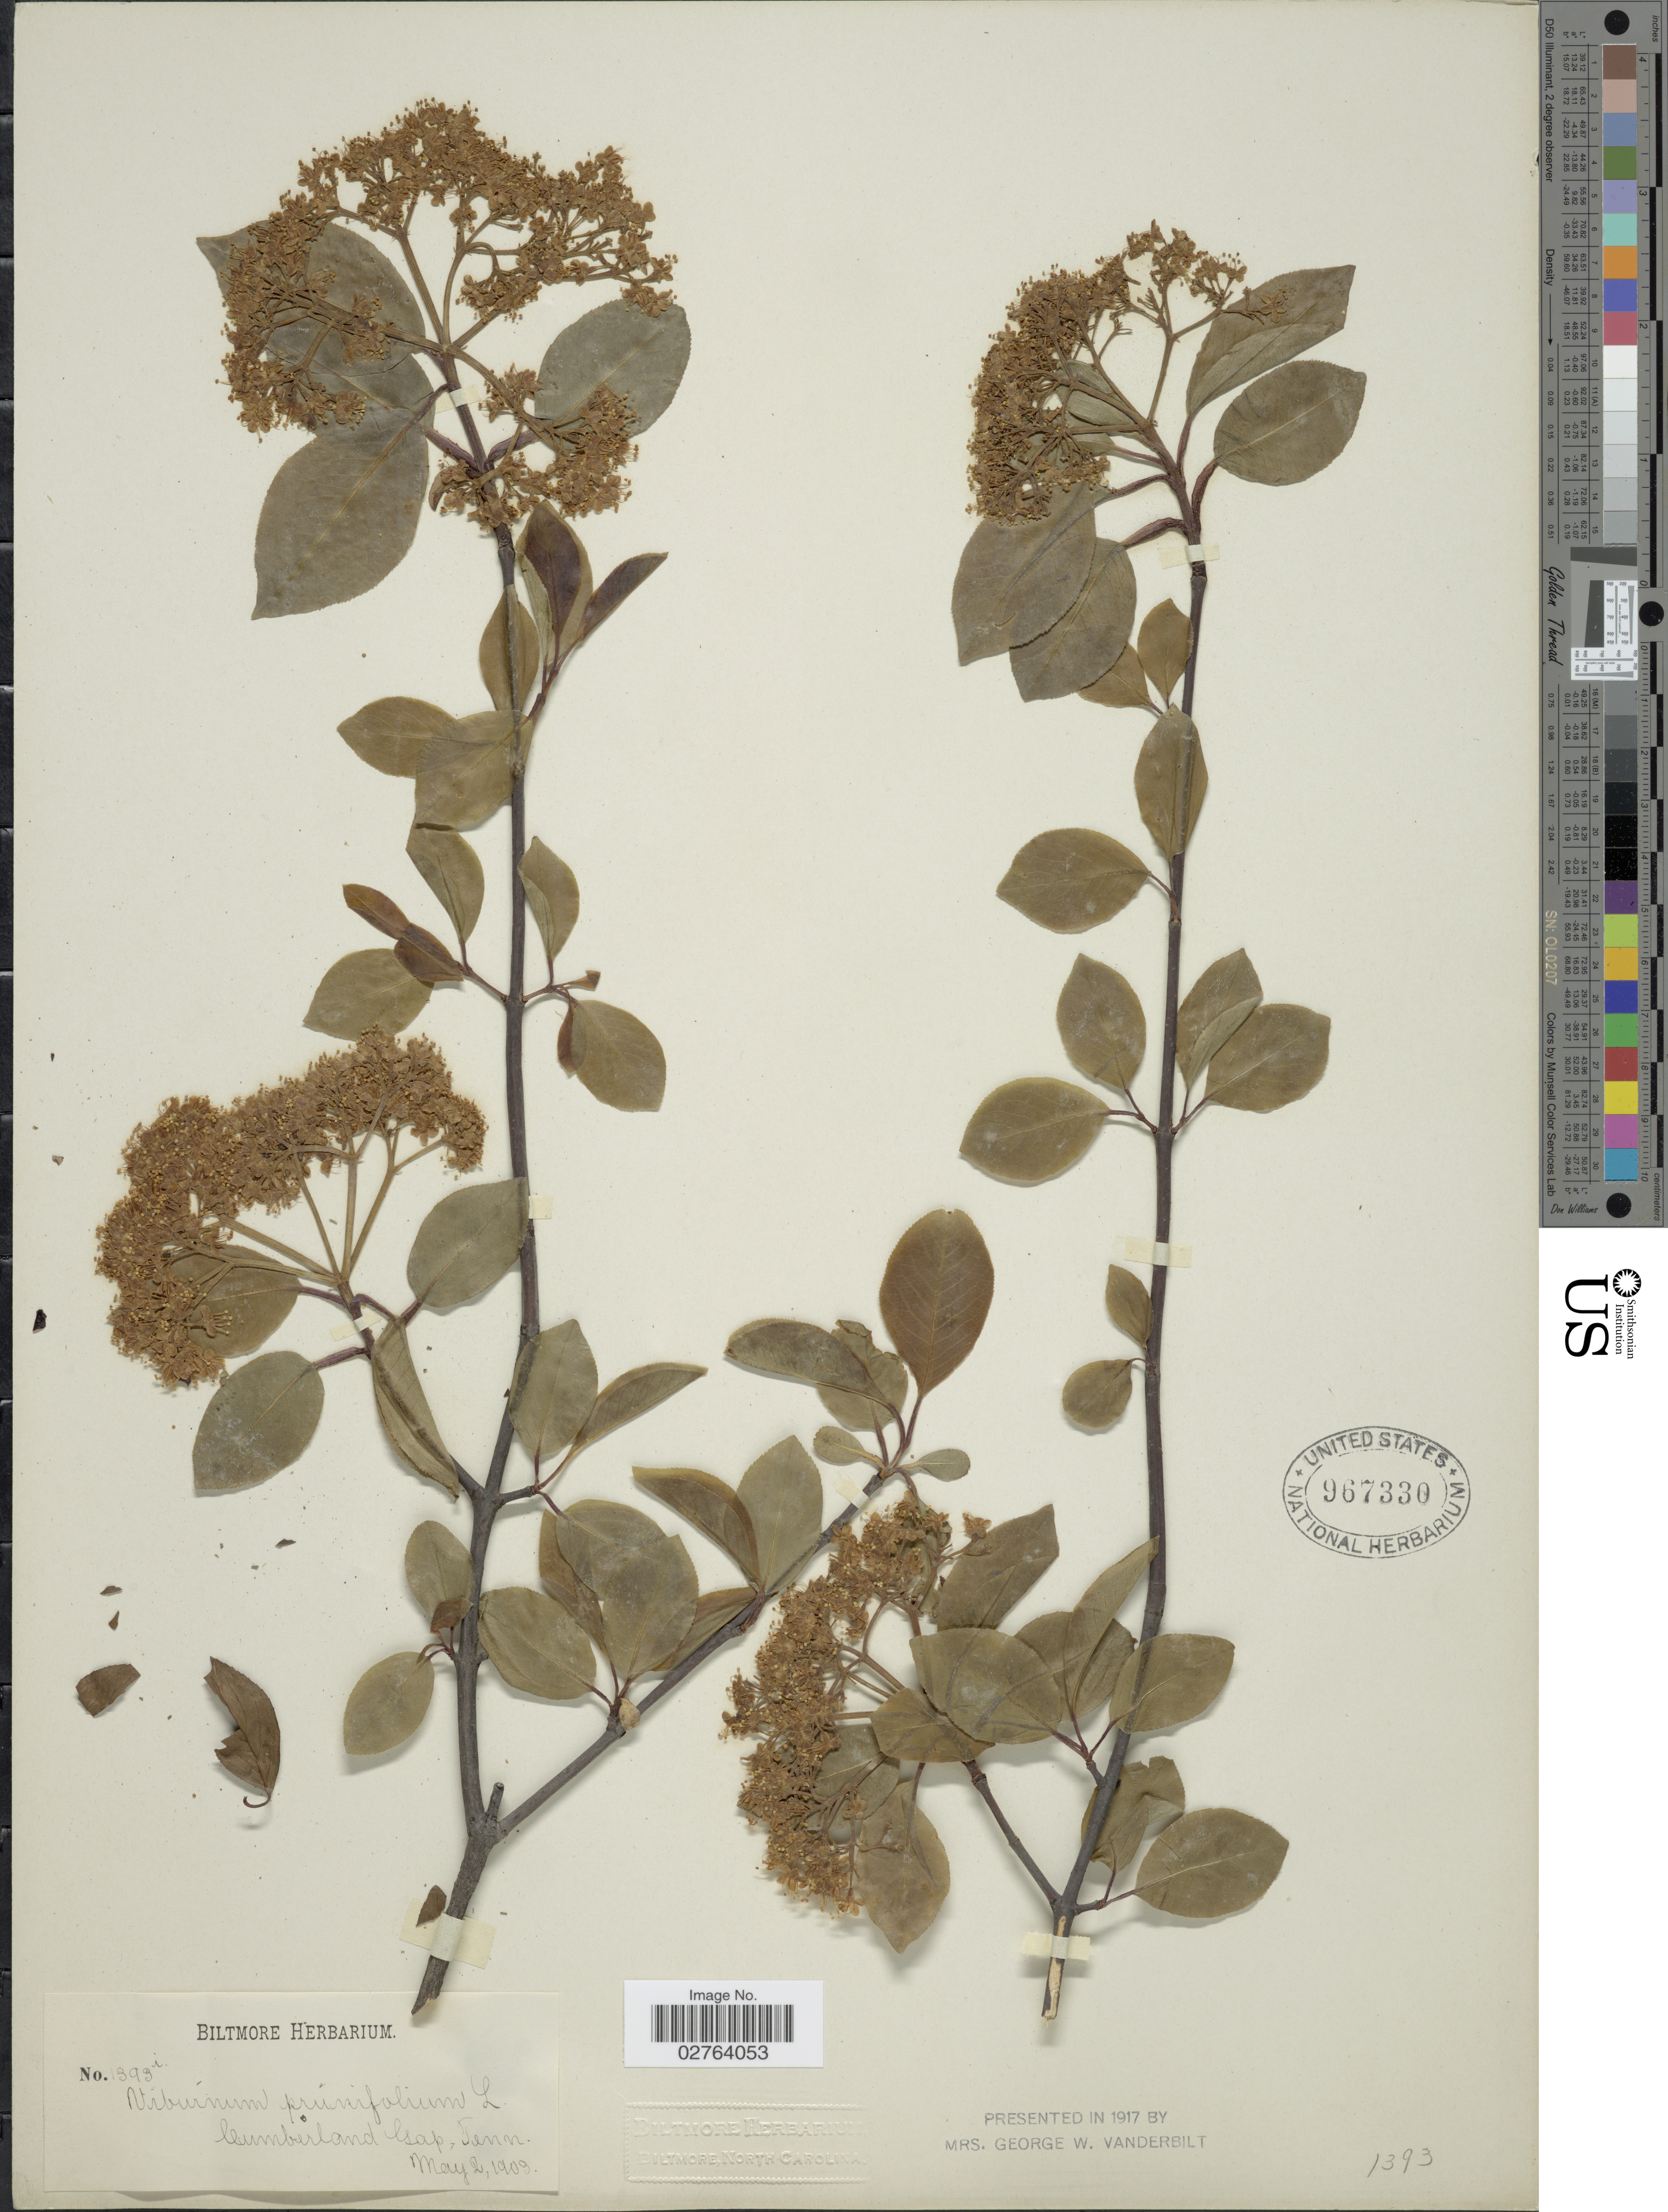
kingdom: Plantae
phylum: Tracheophyta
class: Magnoliopsida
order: Dipsacales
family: Viburnaceae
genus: Viburnum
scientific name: Viburnum prunifolium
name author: L.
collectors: ex herb. Biltmore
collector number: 1393i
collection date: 1903-05-02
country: United States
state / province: Tennessee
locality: Cumberland Gap.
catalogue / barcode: US 967330